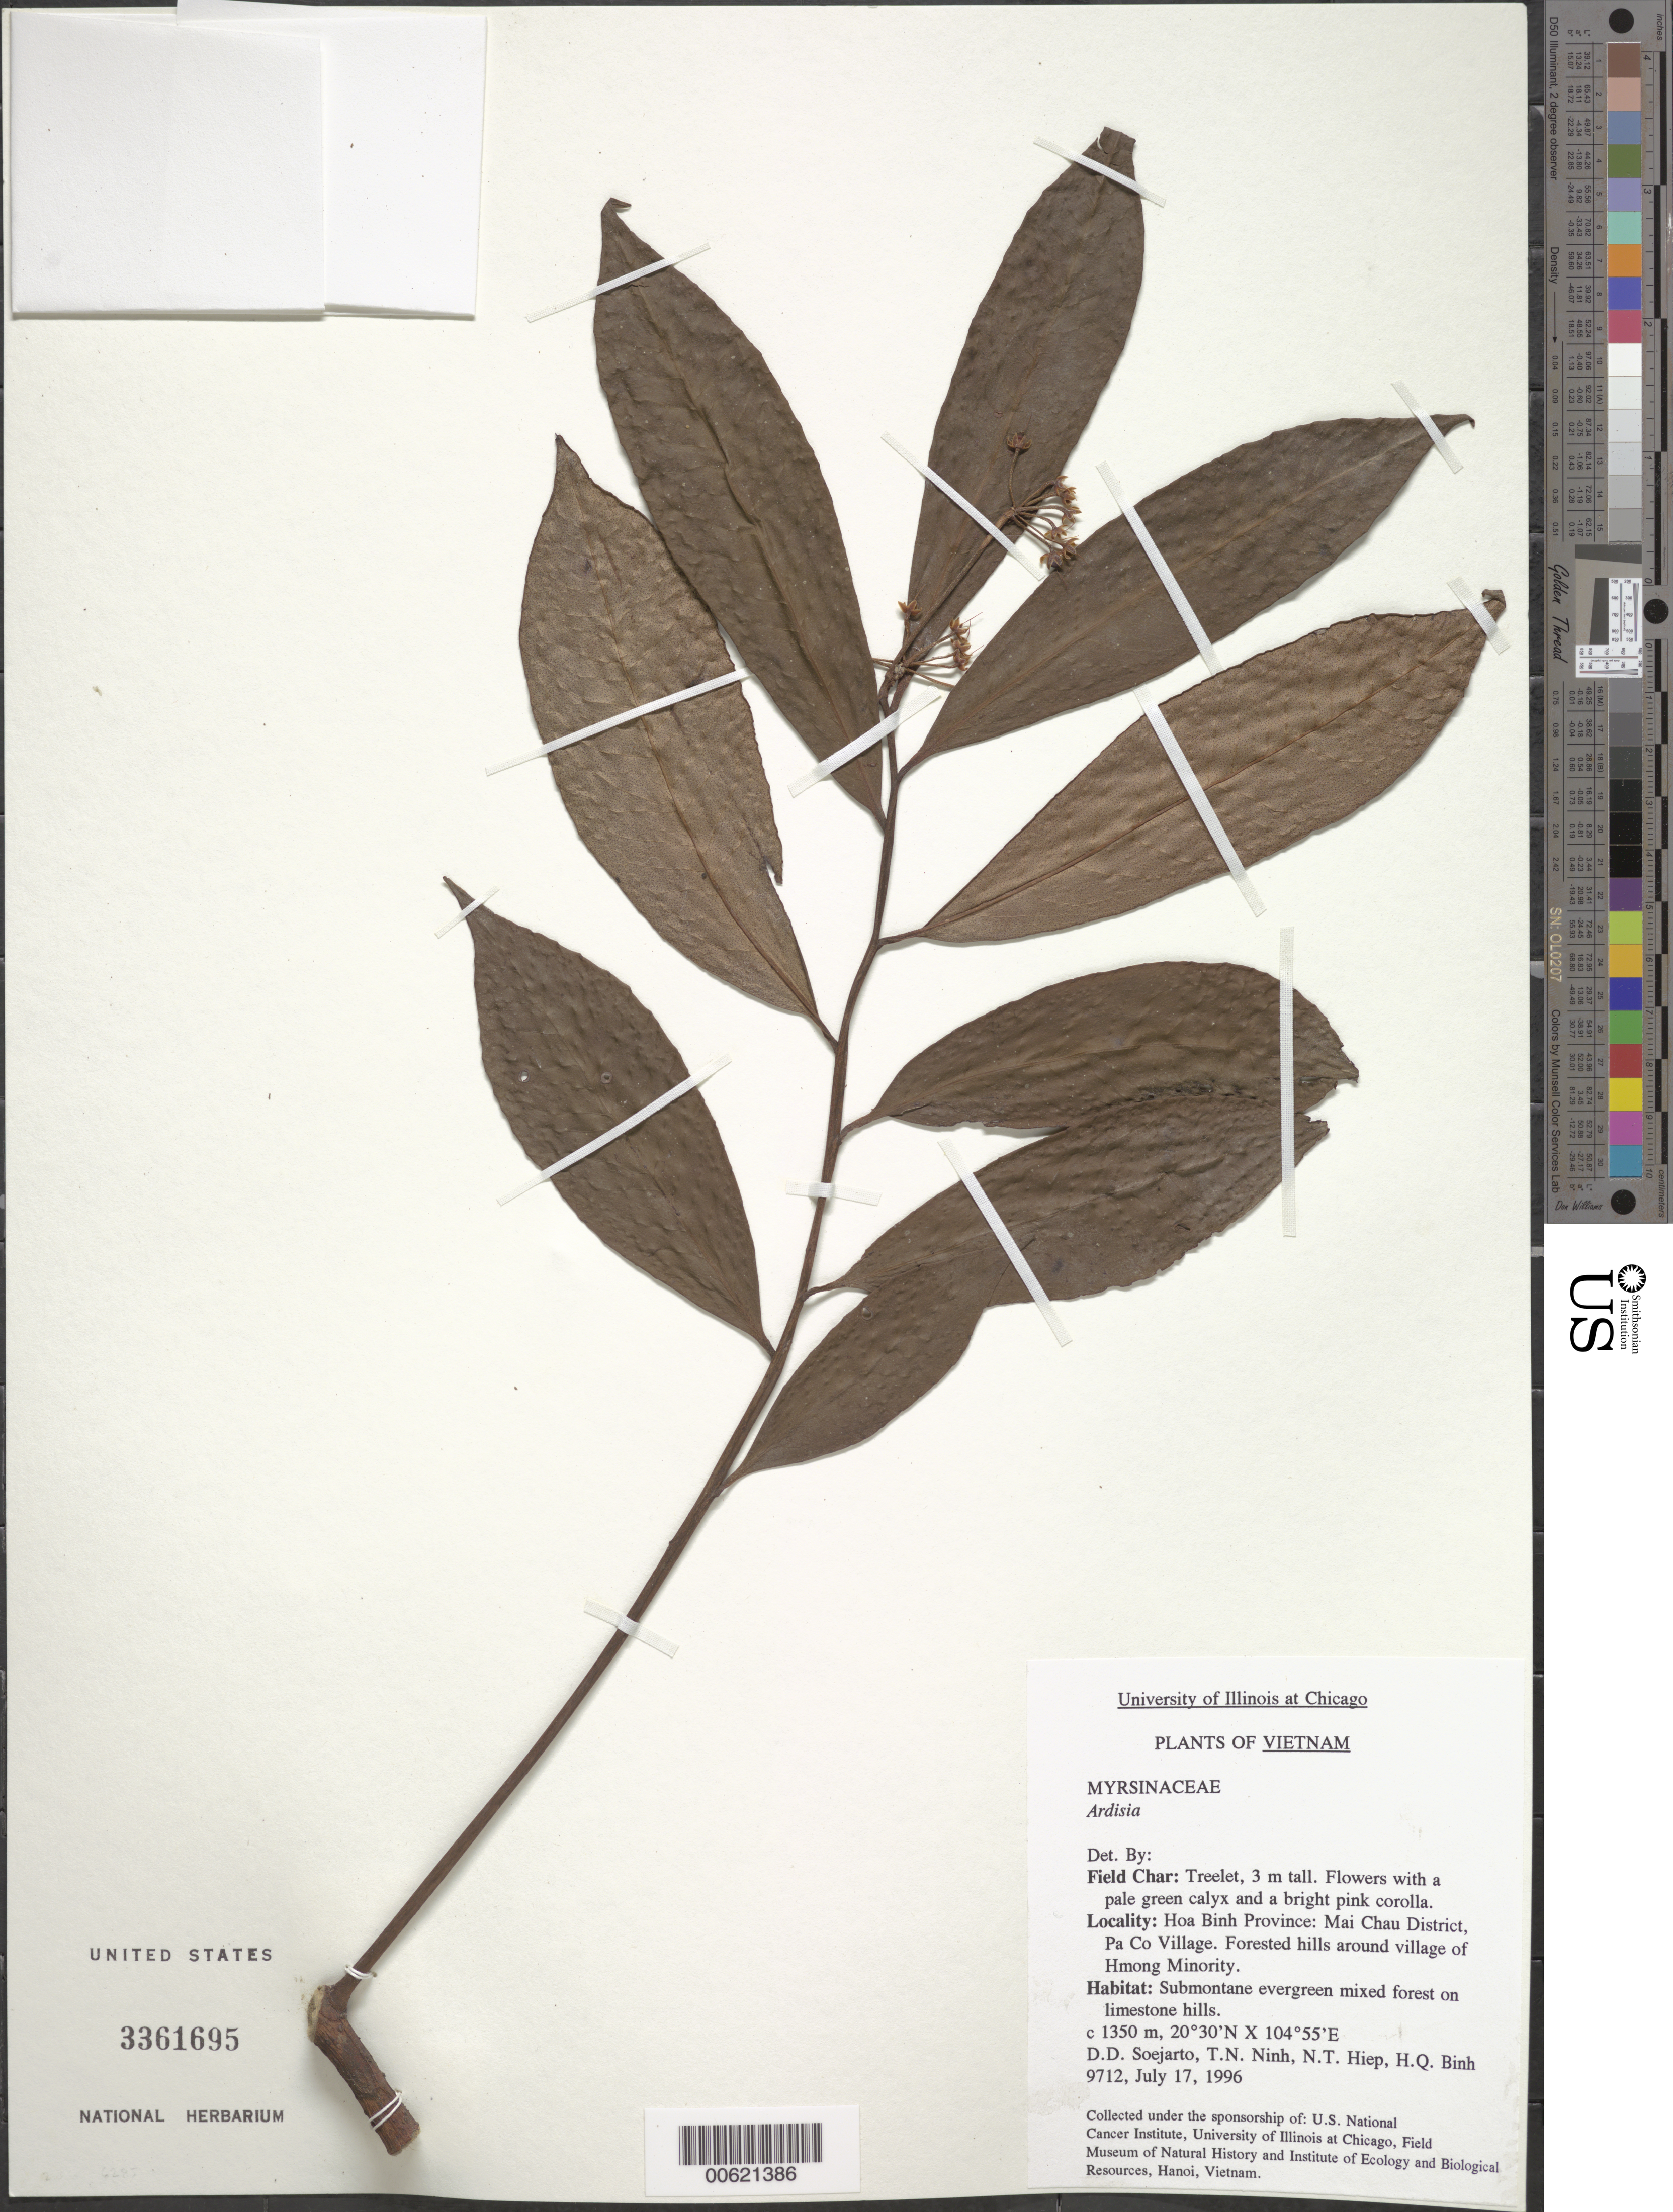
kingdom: Plantae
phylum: Tracheophyta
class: Magnoliopsida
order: Ericales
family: Primulaceae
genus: Ardisia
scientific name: Ardisia sp.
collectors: T. N. Ninh, N. T. Hiep & H. Q. Binh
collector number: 9712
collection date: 1996-07-17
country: Vietnam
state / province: Hoa Binh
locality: Mai Chau District, Pa Co Village. Forested hills around village of Hmong Minority.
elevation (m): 1350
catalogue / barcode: US 3361695